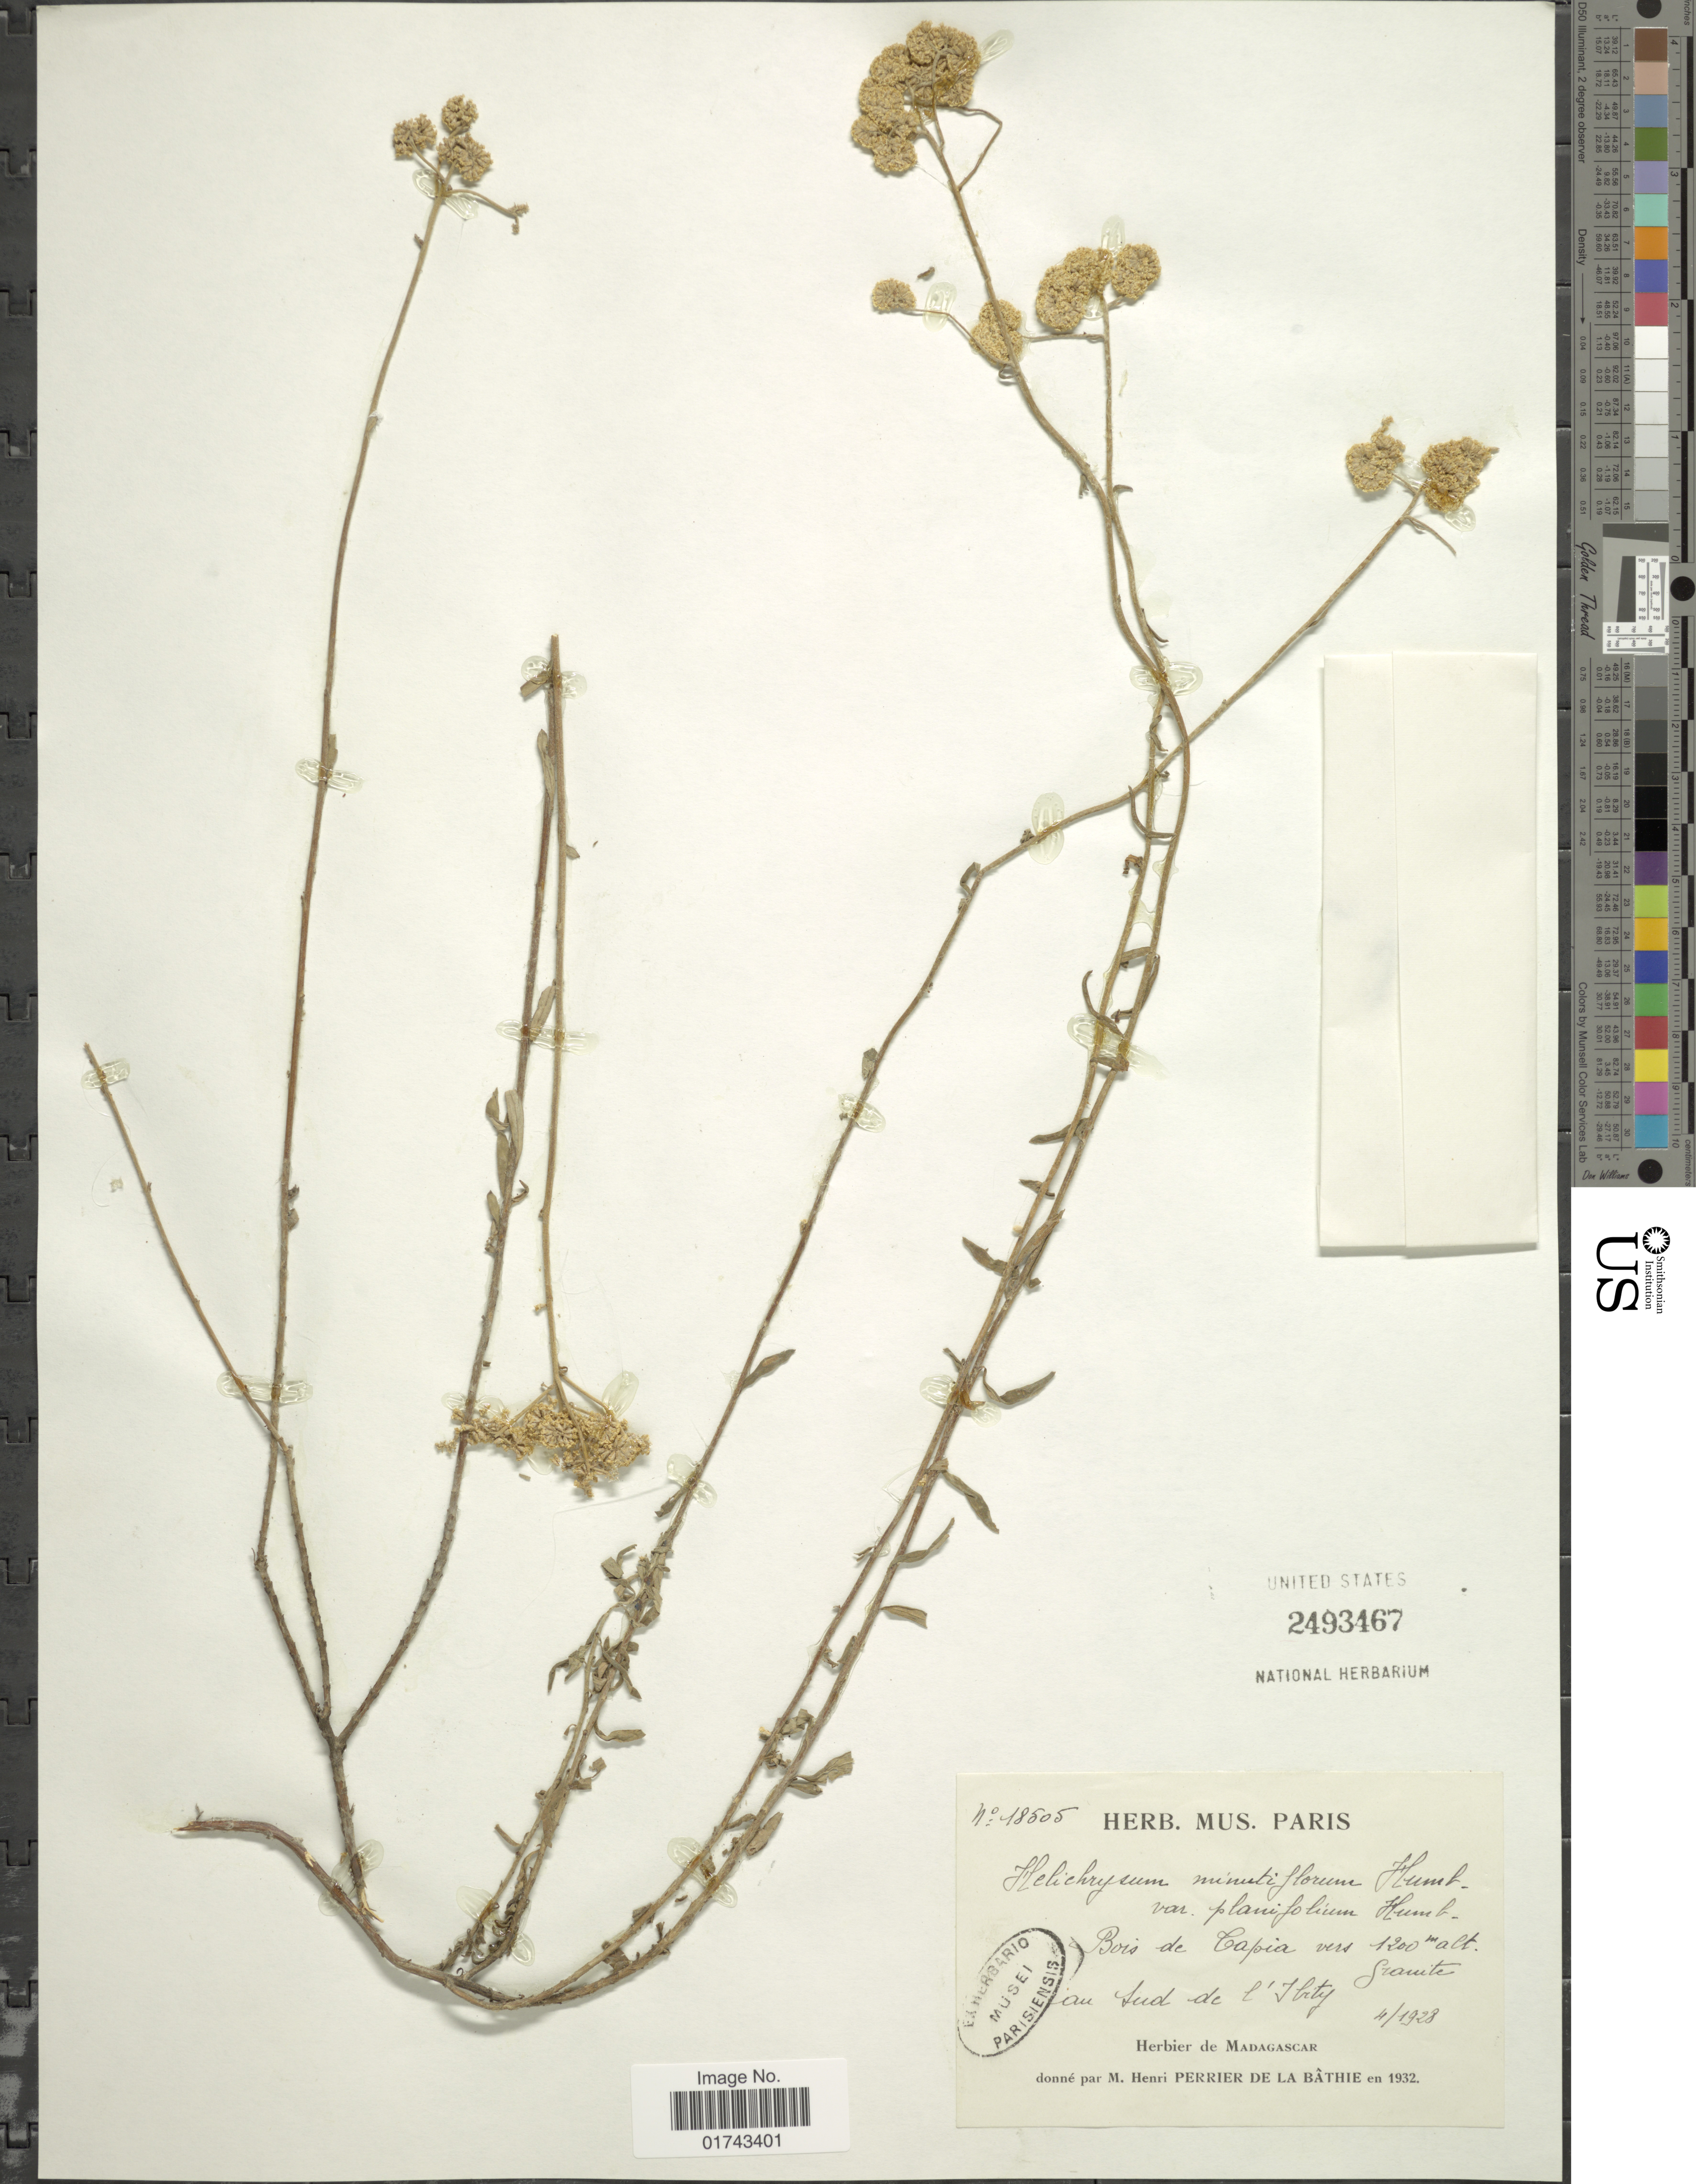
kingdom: Plantae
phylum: Tracheophyta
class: Magnoliopsida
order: Asterales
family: Asteraceae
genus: Helichrysum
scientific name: Helichrysum minutiflorum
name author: Humbert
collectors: H. Perrier de la Bâthie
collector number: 18505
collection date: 1928-04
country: Madagascar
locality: Bois de Capia vers au sud de l'Ibity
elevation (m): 1200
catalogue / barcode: US 2493467